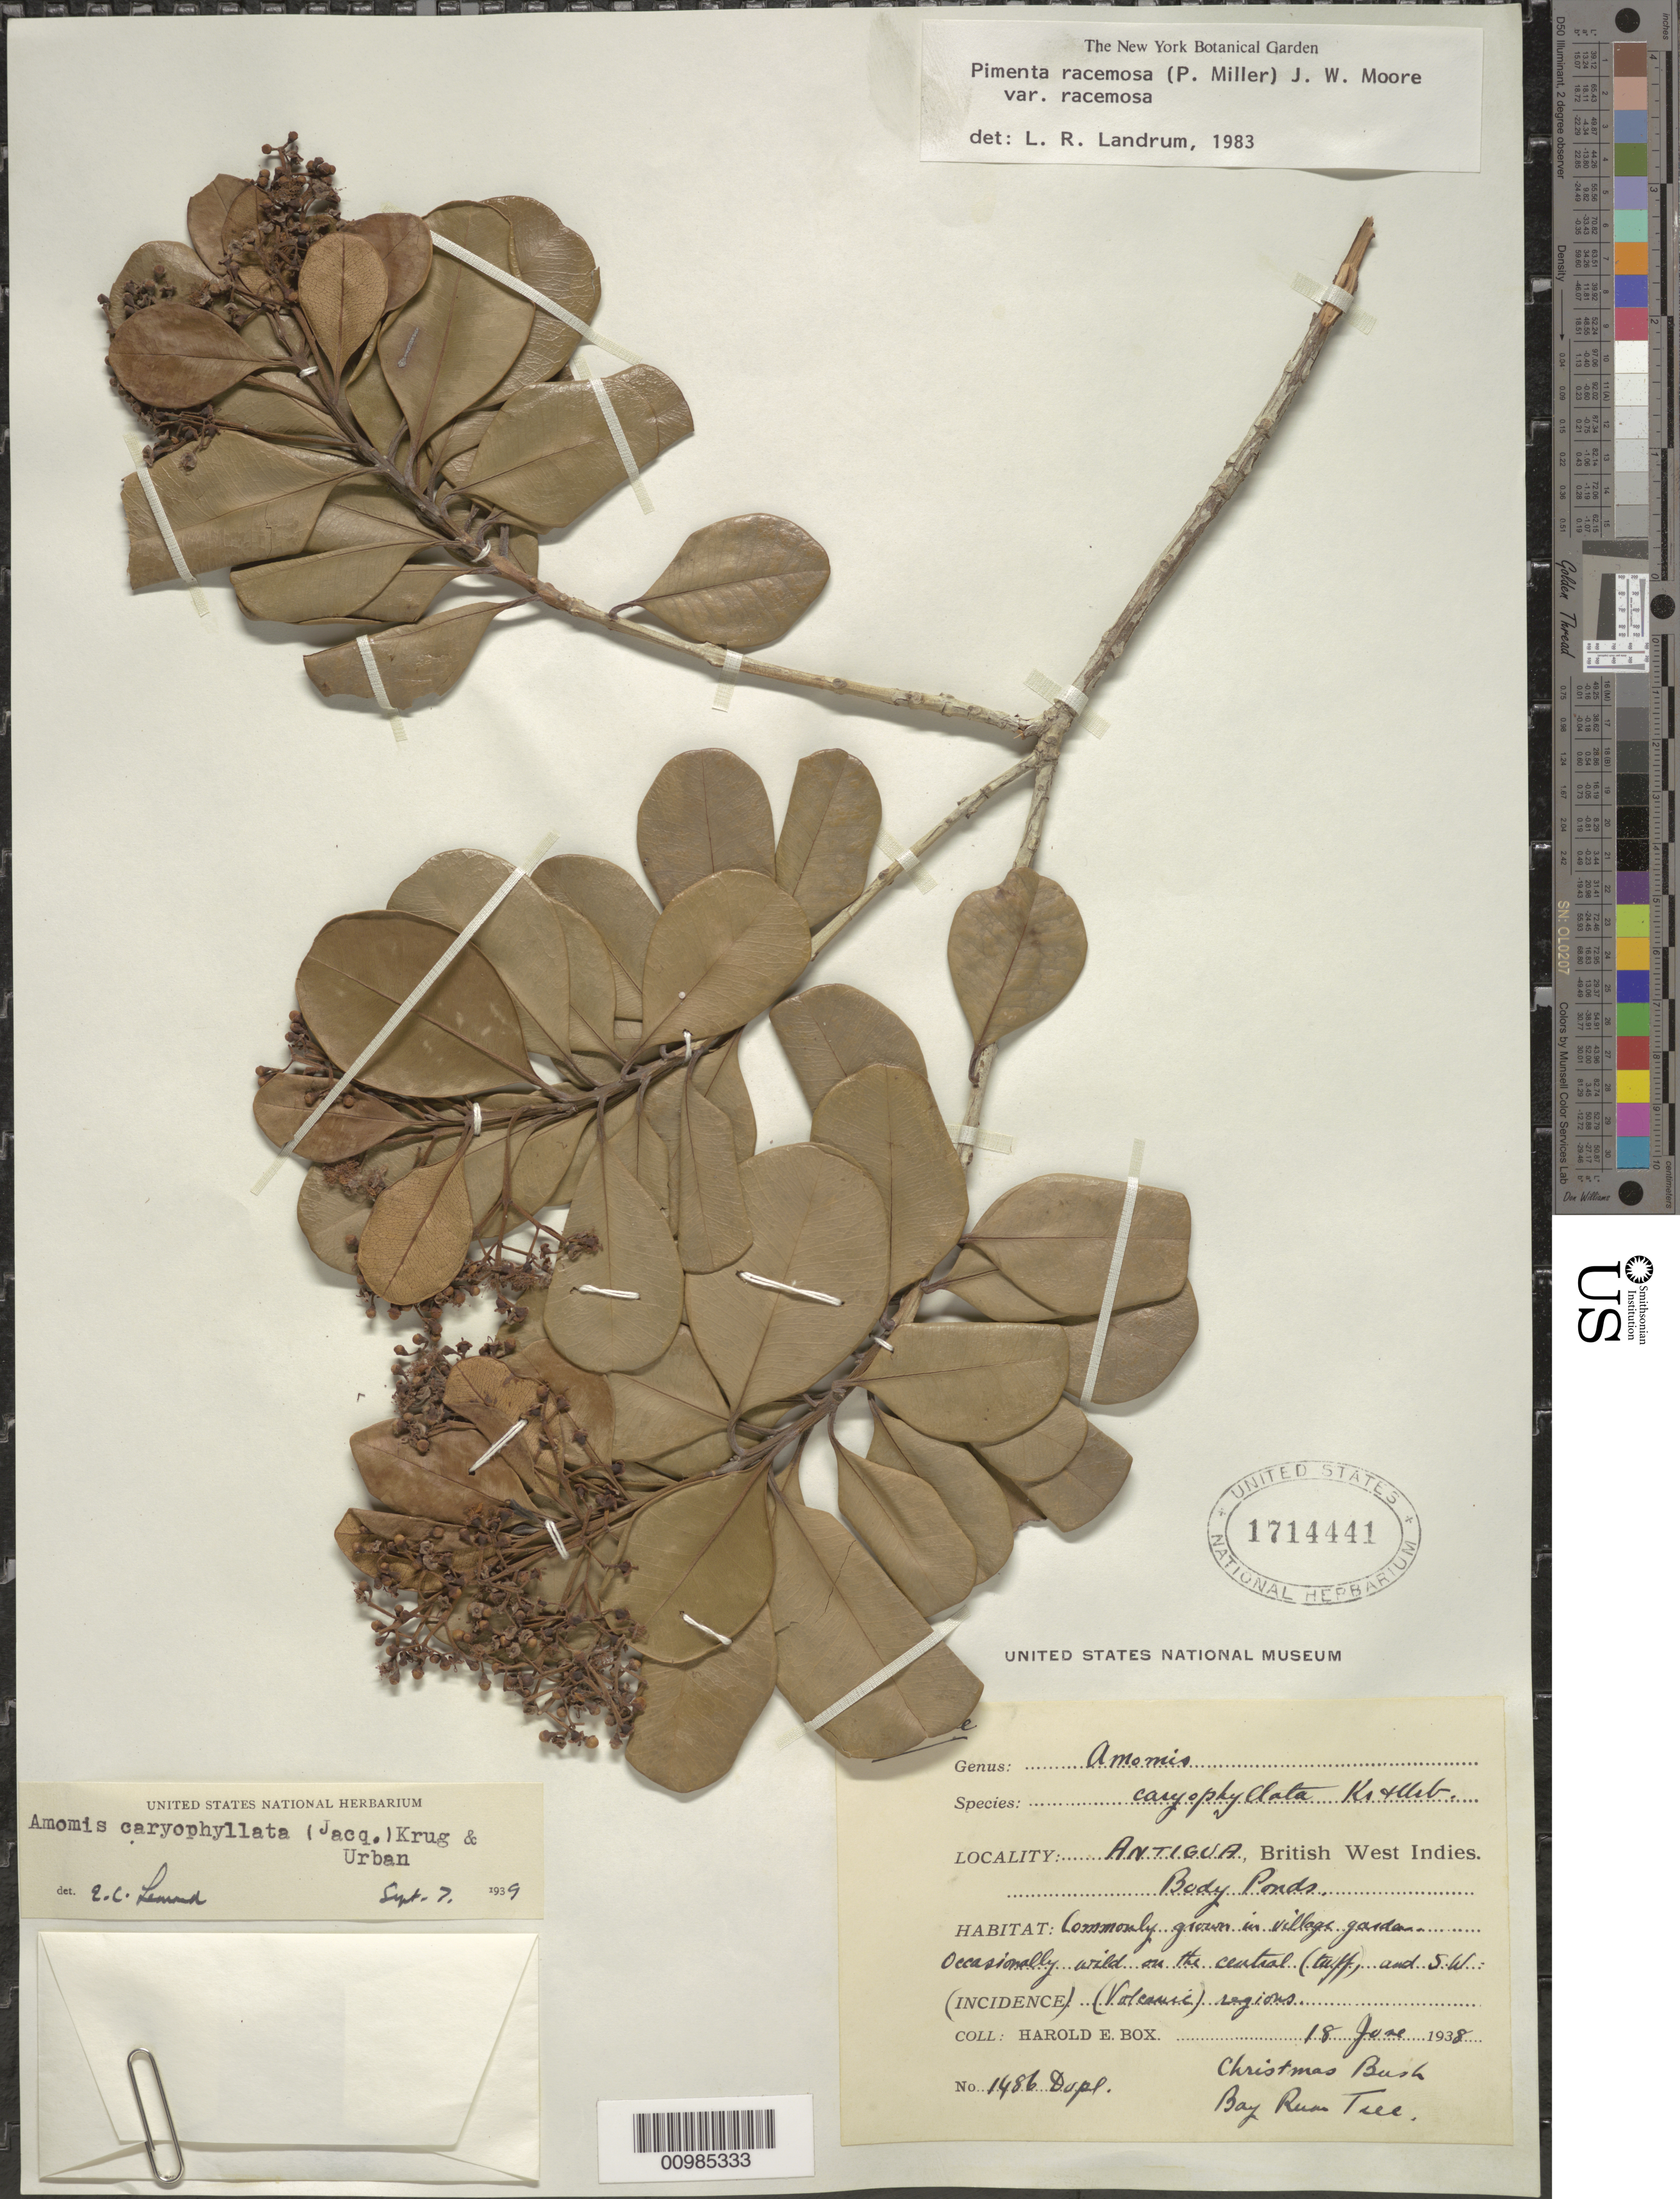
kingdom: Plantae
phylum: Tracheophyta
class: Magnoliopsida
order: Myrtales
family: Myrtaceae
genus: Pimenta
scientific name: Pimenta racemosa var. racemosa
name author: (Mill.) J.W. Moore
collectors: H. E. Box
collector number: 1486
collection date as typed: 18 Jun 1938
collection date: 1938-06-18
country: Antigua and Barbuda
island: Antigua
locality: Body Ponds (watershed)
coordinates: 0 N, 0 E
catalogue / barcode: US 1714441